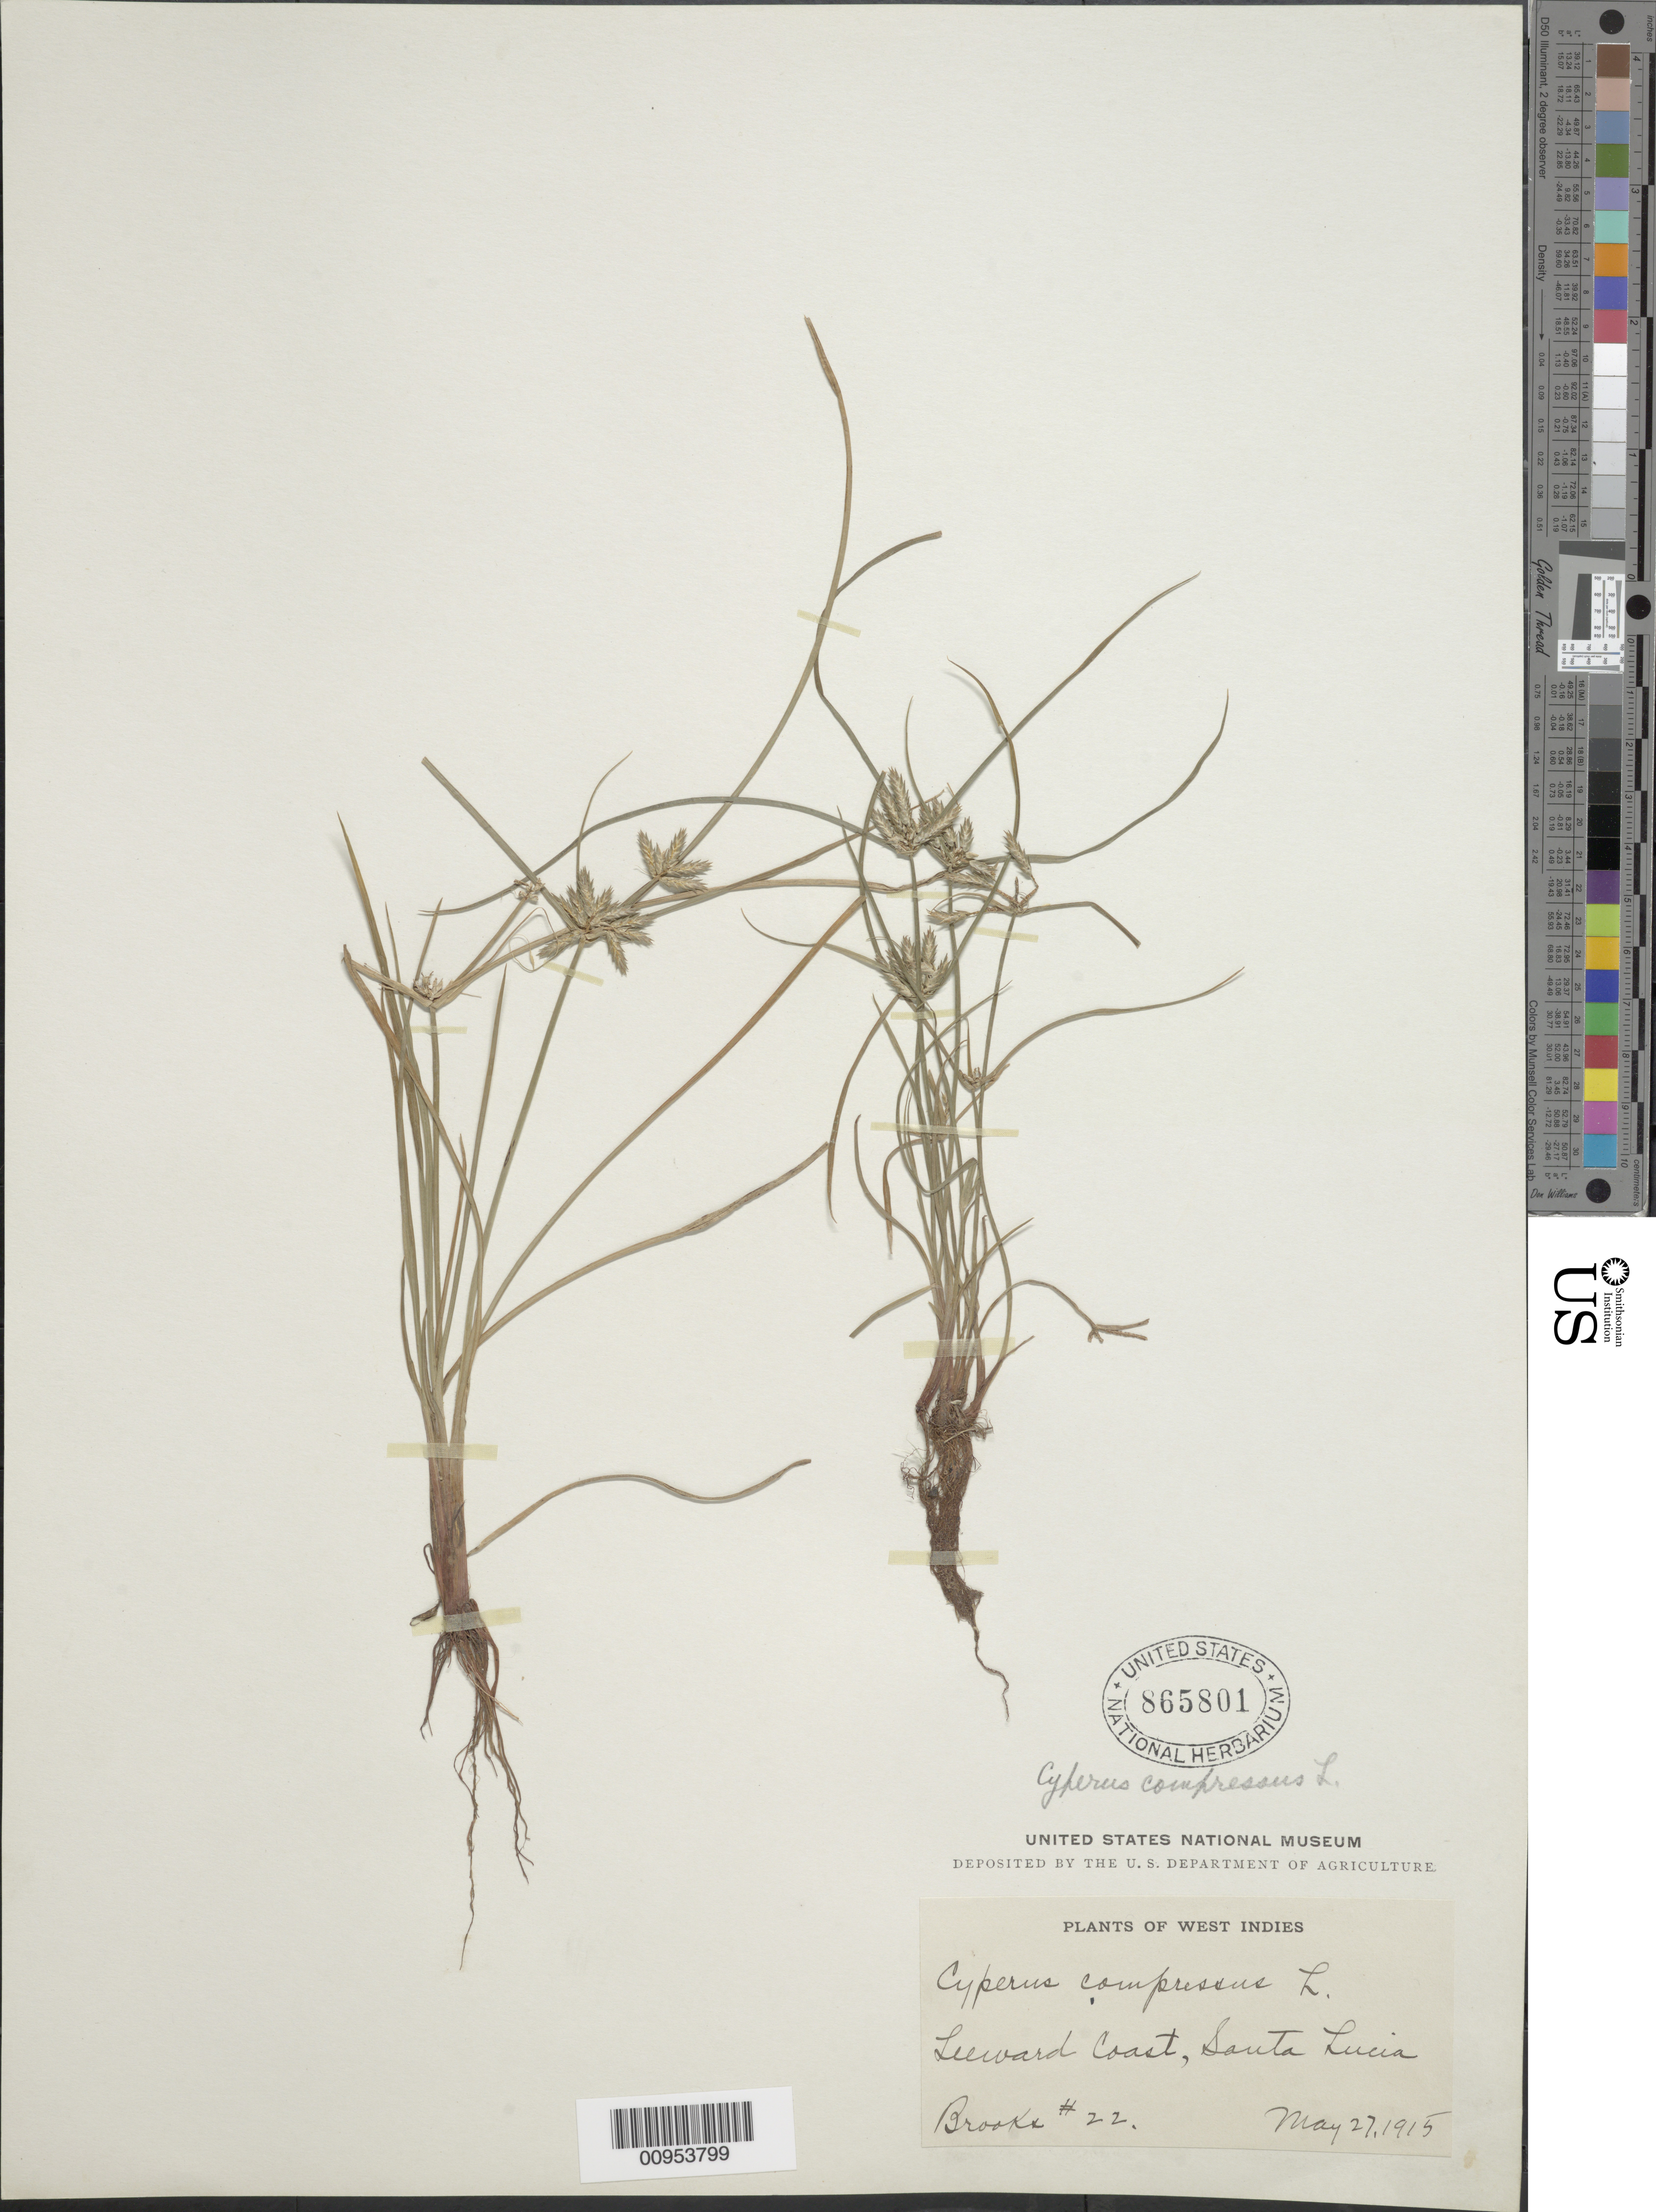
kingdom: Plantae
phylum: Tracheophyta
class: Liliopsida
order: Poales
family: Cyperaceae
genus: Cyperus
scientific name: Cyperus compressus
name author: L.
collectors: Brooks, --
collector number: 22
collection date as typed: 27 May 1915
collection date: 1915-05-27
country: St. Lucia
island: St. Lucia I.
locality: Leeward Coast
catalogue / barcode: US 865801